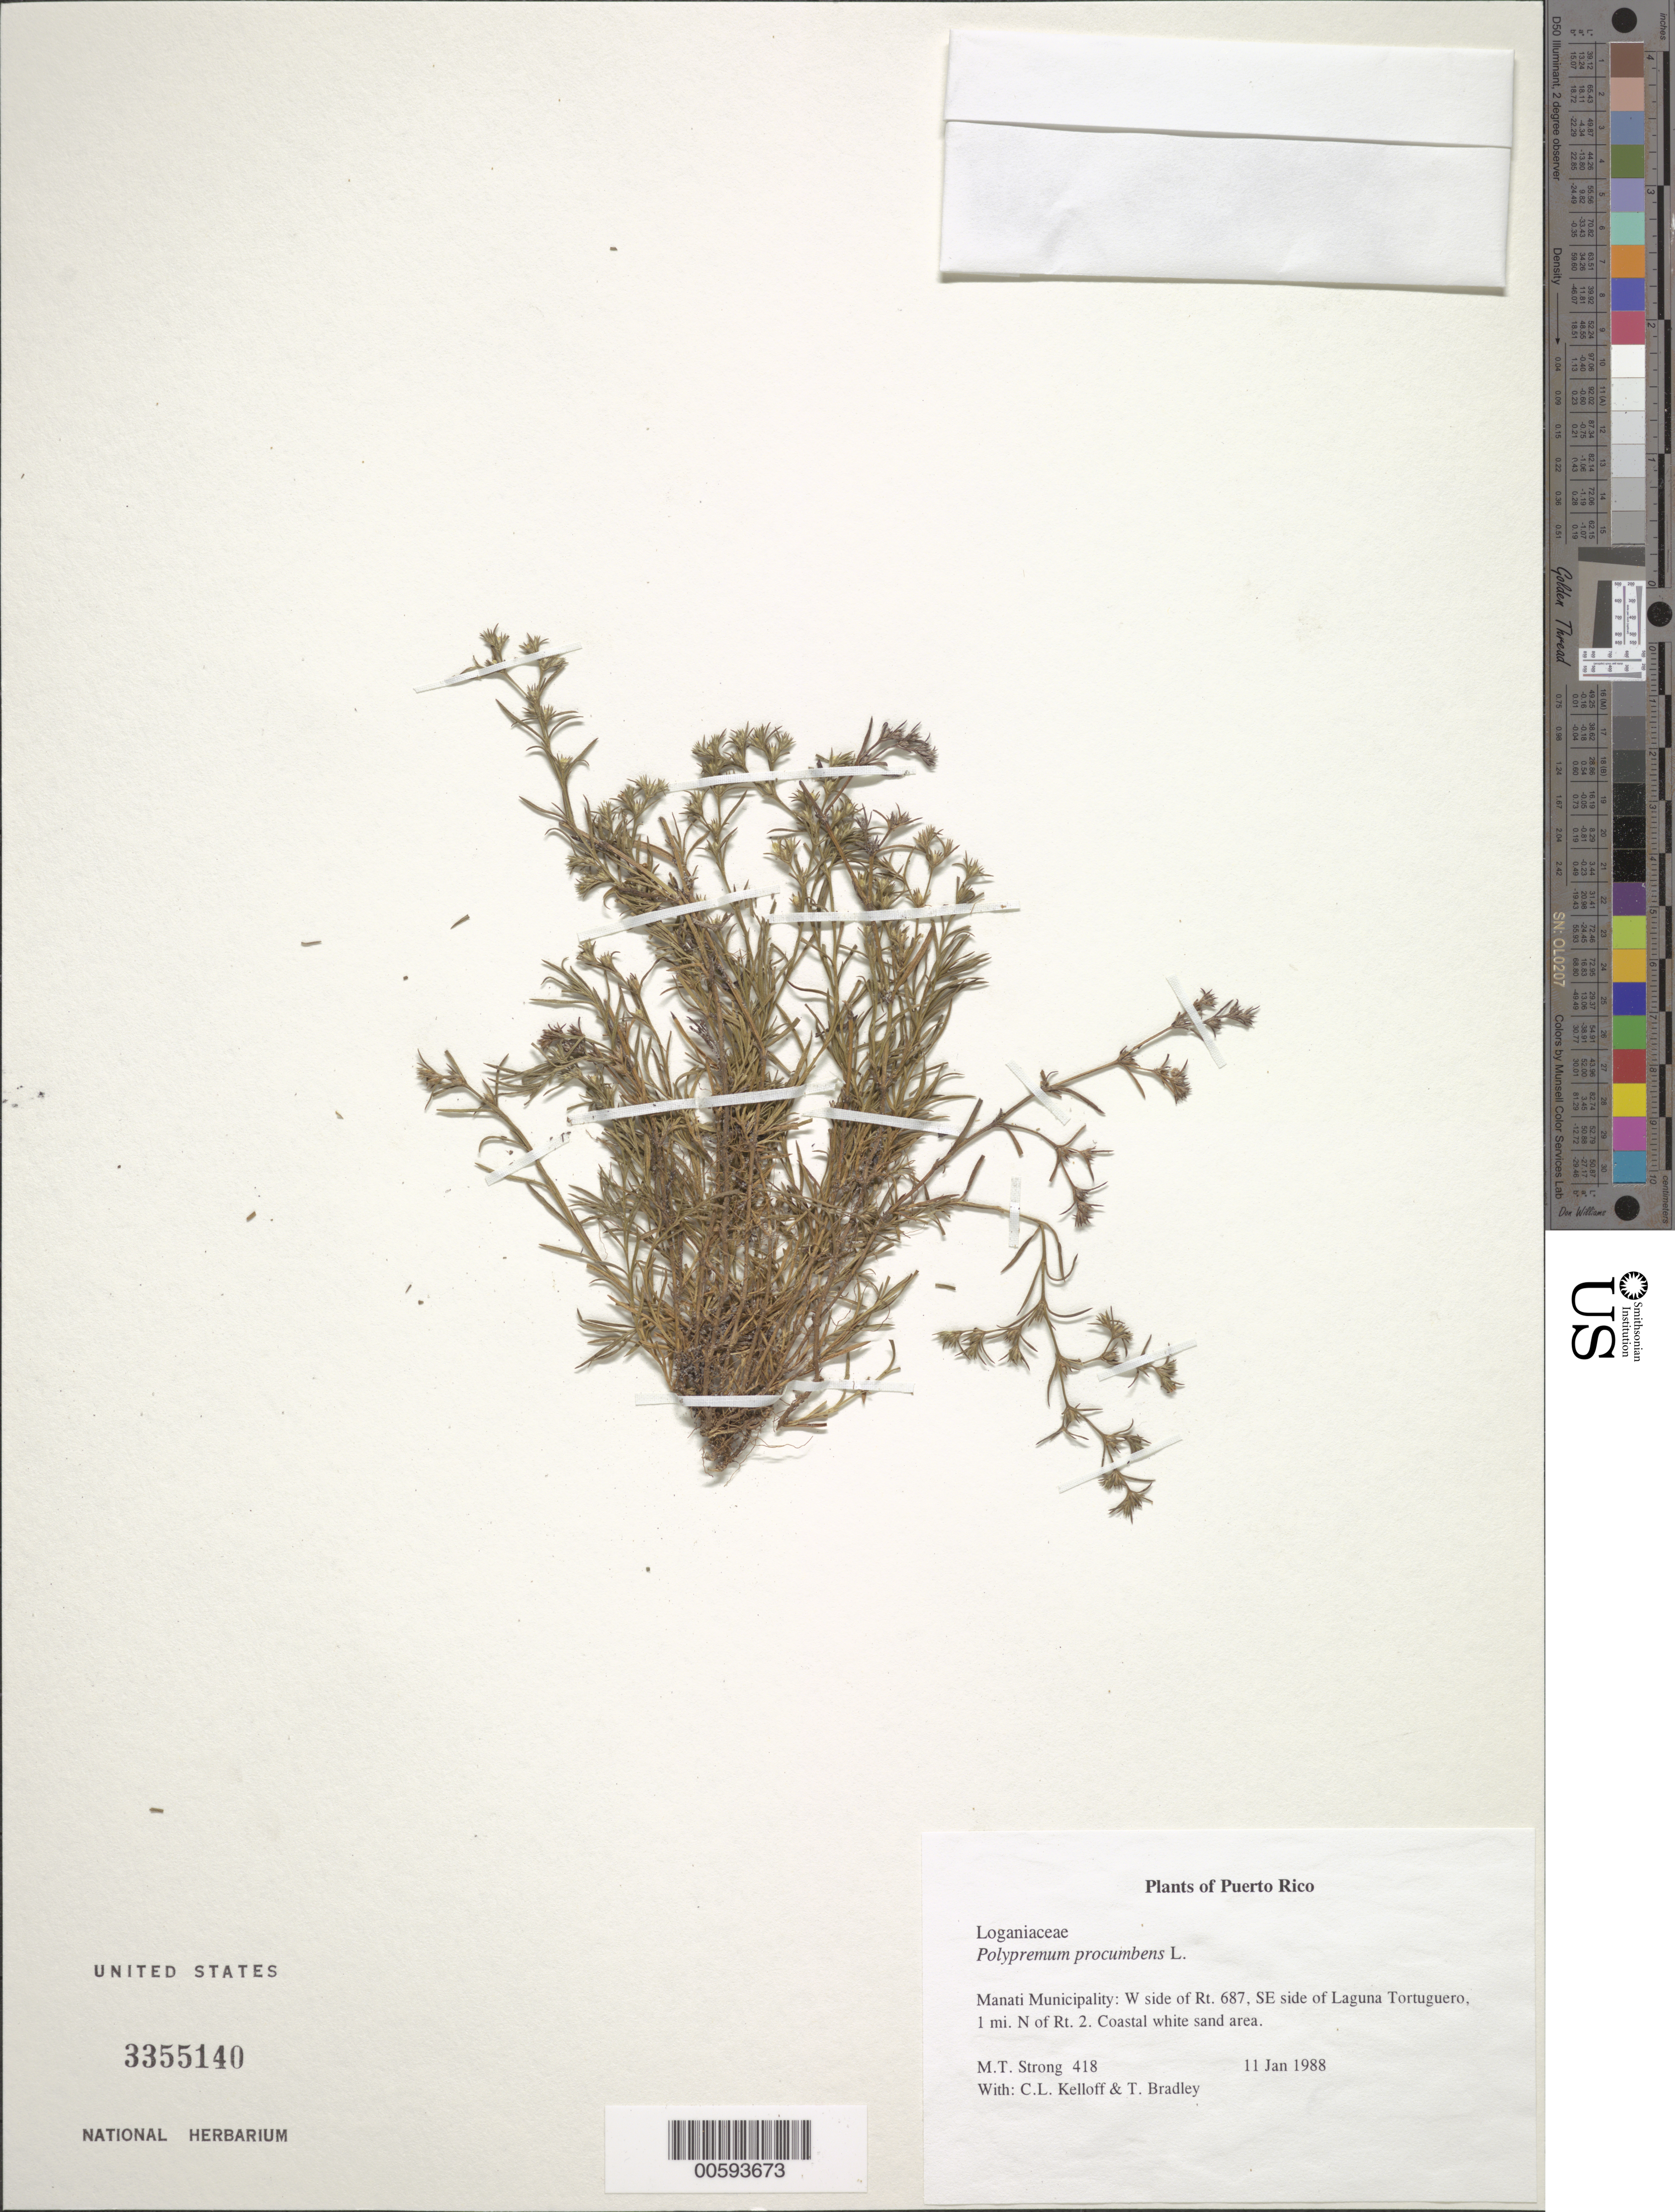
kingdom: Plantae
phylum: Tracheophyta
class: Magnoliopsida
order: Lamiales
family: Tetrachondraceae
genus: Polypremum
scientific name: Polypremum procumbens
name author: L.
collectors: M. T. Strong, C. L. Kelloff & T. Bradley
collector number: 418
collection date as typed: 11 Jan 1988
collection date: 1988-01-11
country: Puerto Rico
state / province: Manatí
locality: Manati Municipality: W side of Rt. 687, SE side of Laguna Tortuguero, 1 mi. N of Rt. 2.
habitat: Coastal white sand area.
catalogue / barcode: US 3355140